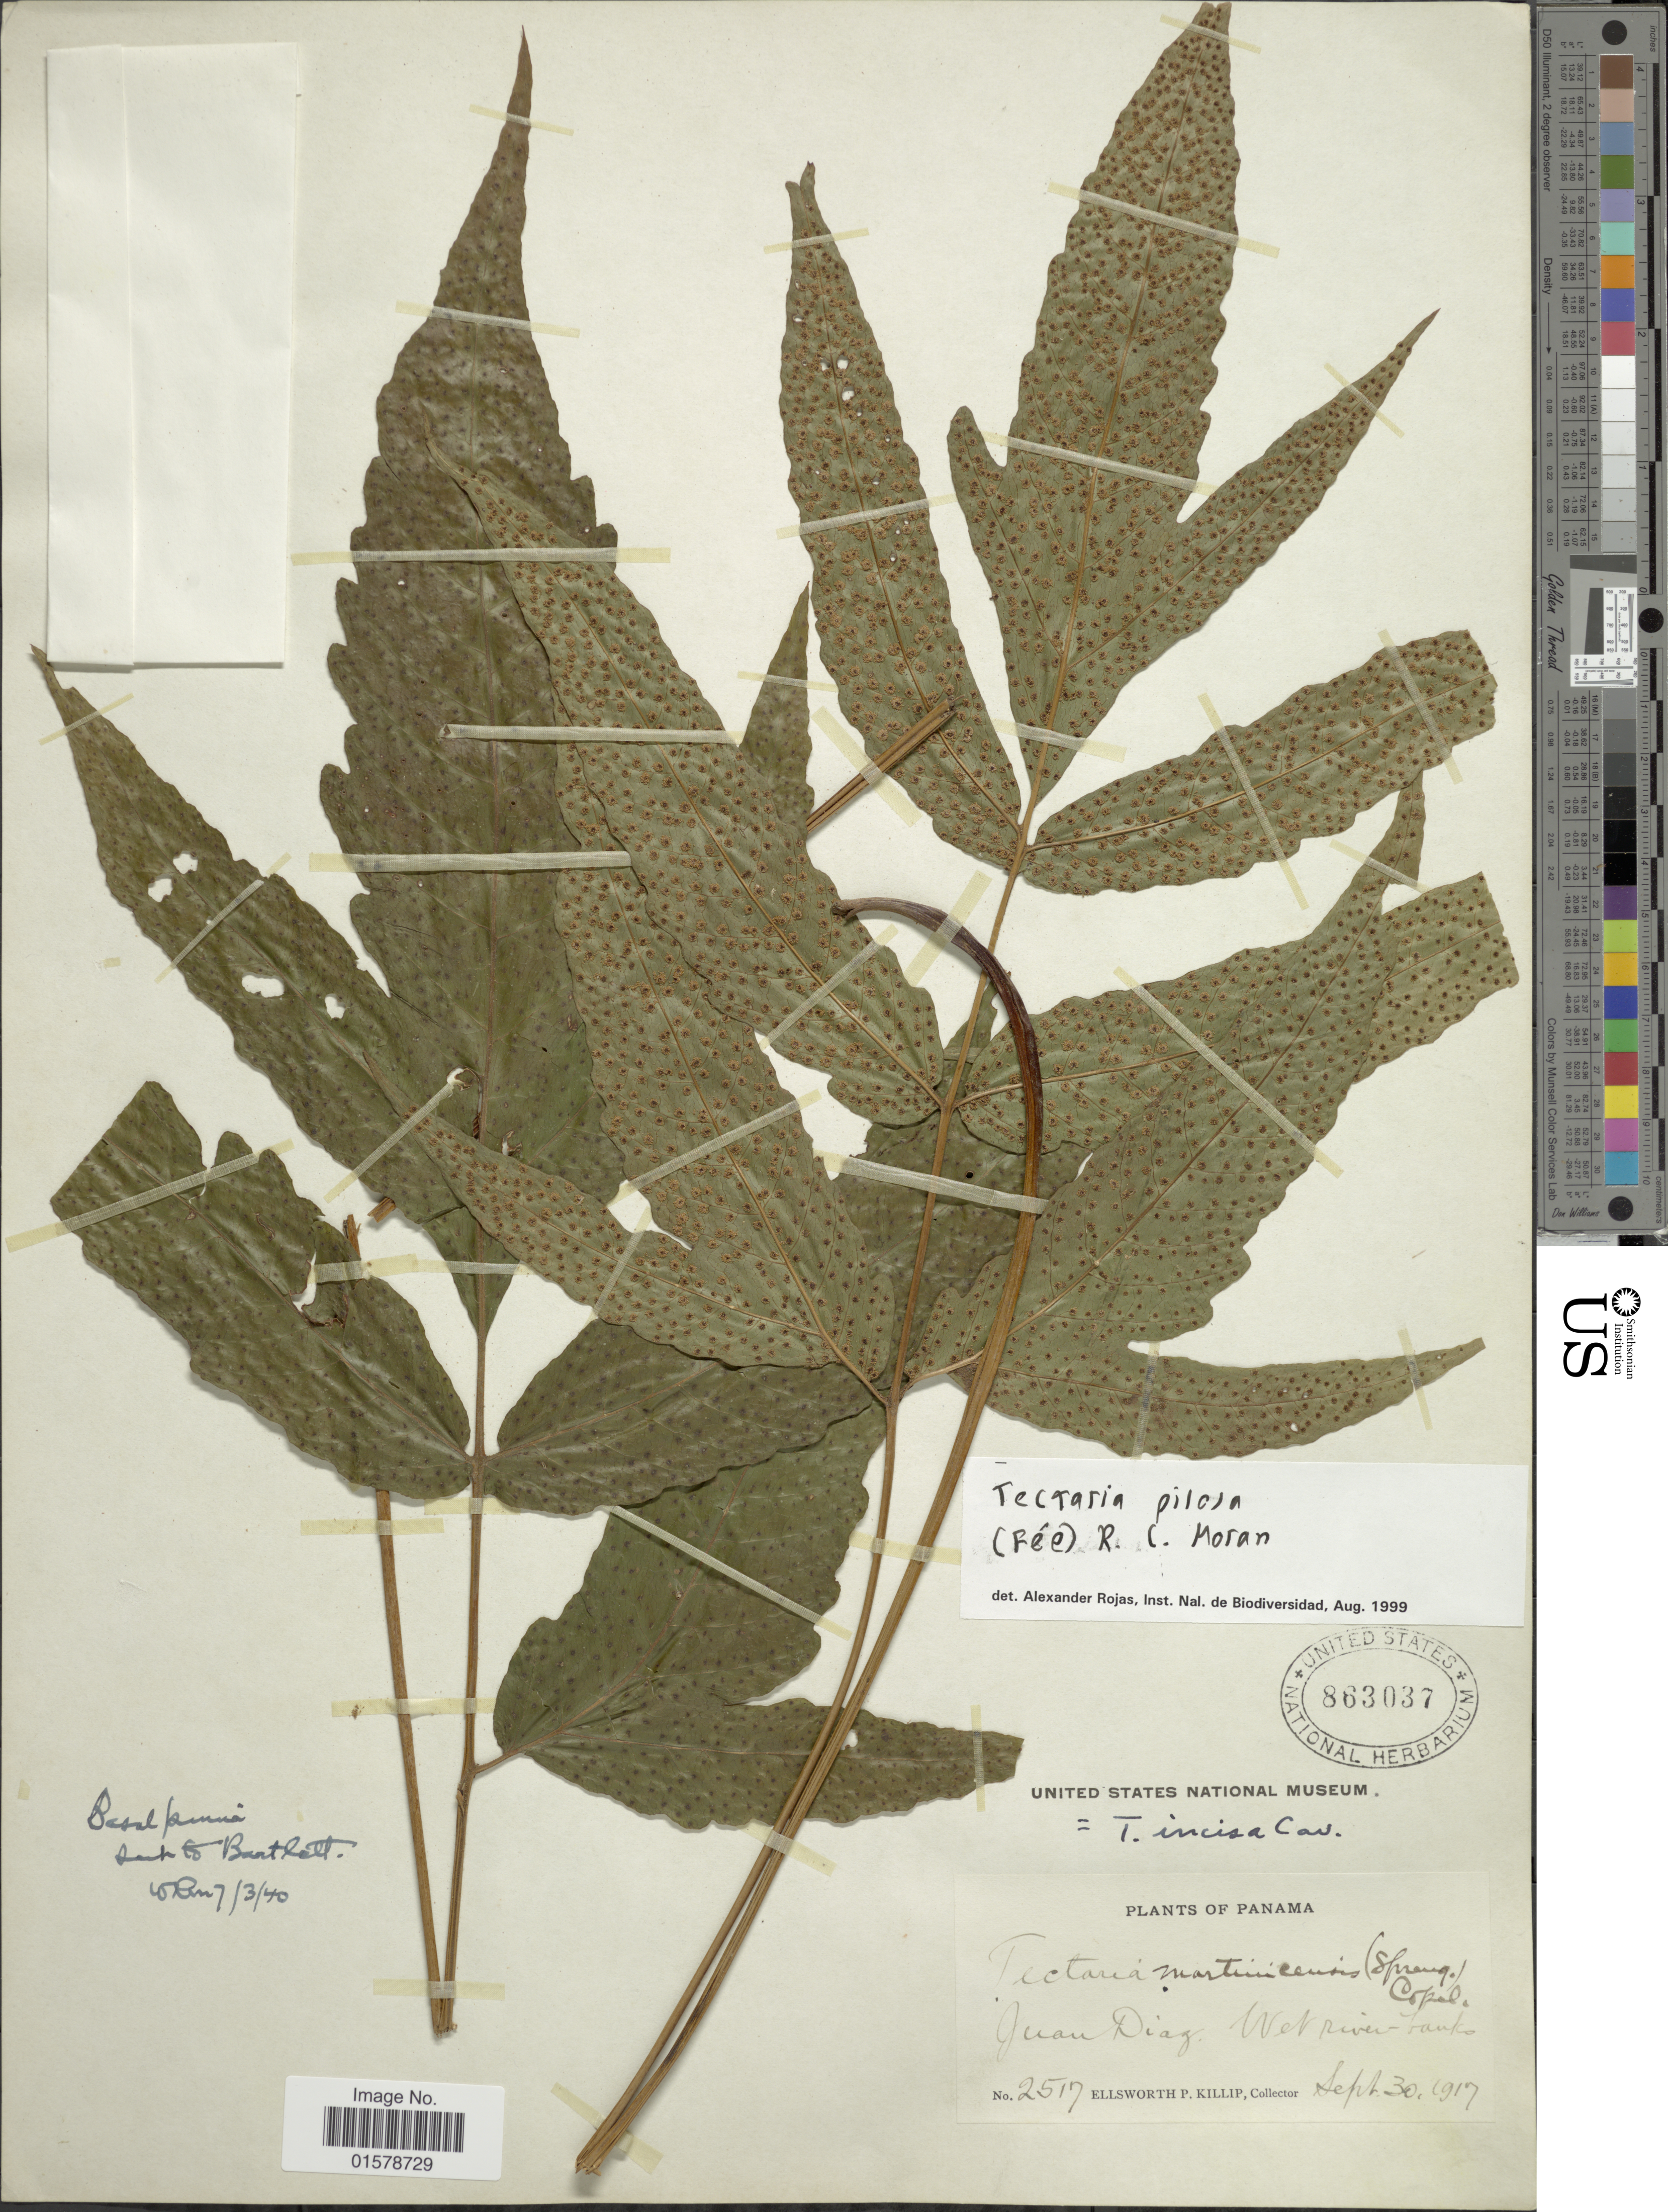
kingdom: Plantae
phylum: Tracheophyta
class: Polypodiopsida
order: Polypodiales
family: Tectariaceae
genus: Tectaria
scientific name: Tectaria pilosa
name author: (Fée) Maxon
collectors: E. P. Killip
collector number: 2517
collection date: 1917-09-30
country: Panama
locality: Panama, Juan Diaz, wet riverbanks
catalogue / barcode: US 863037